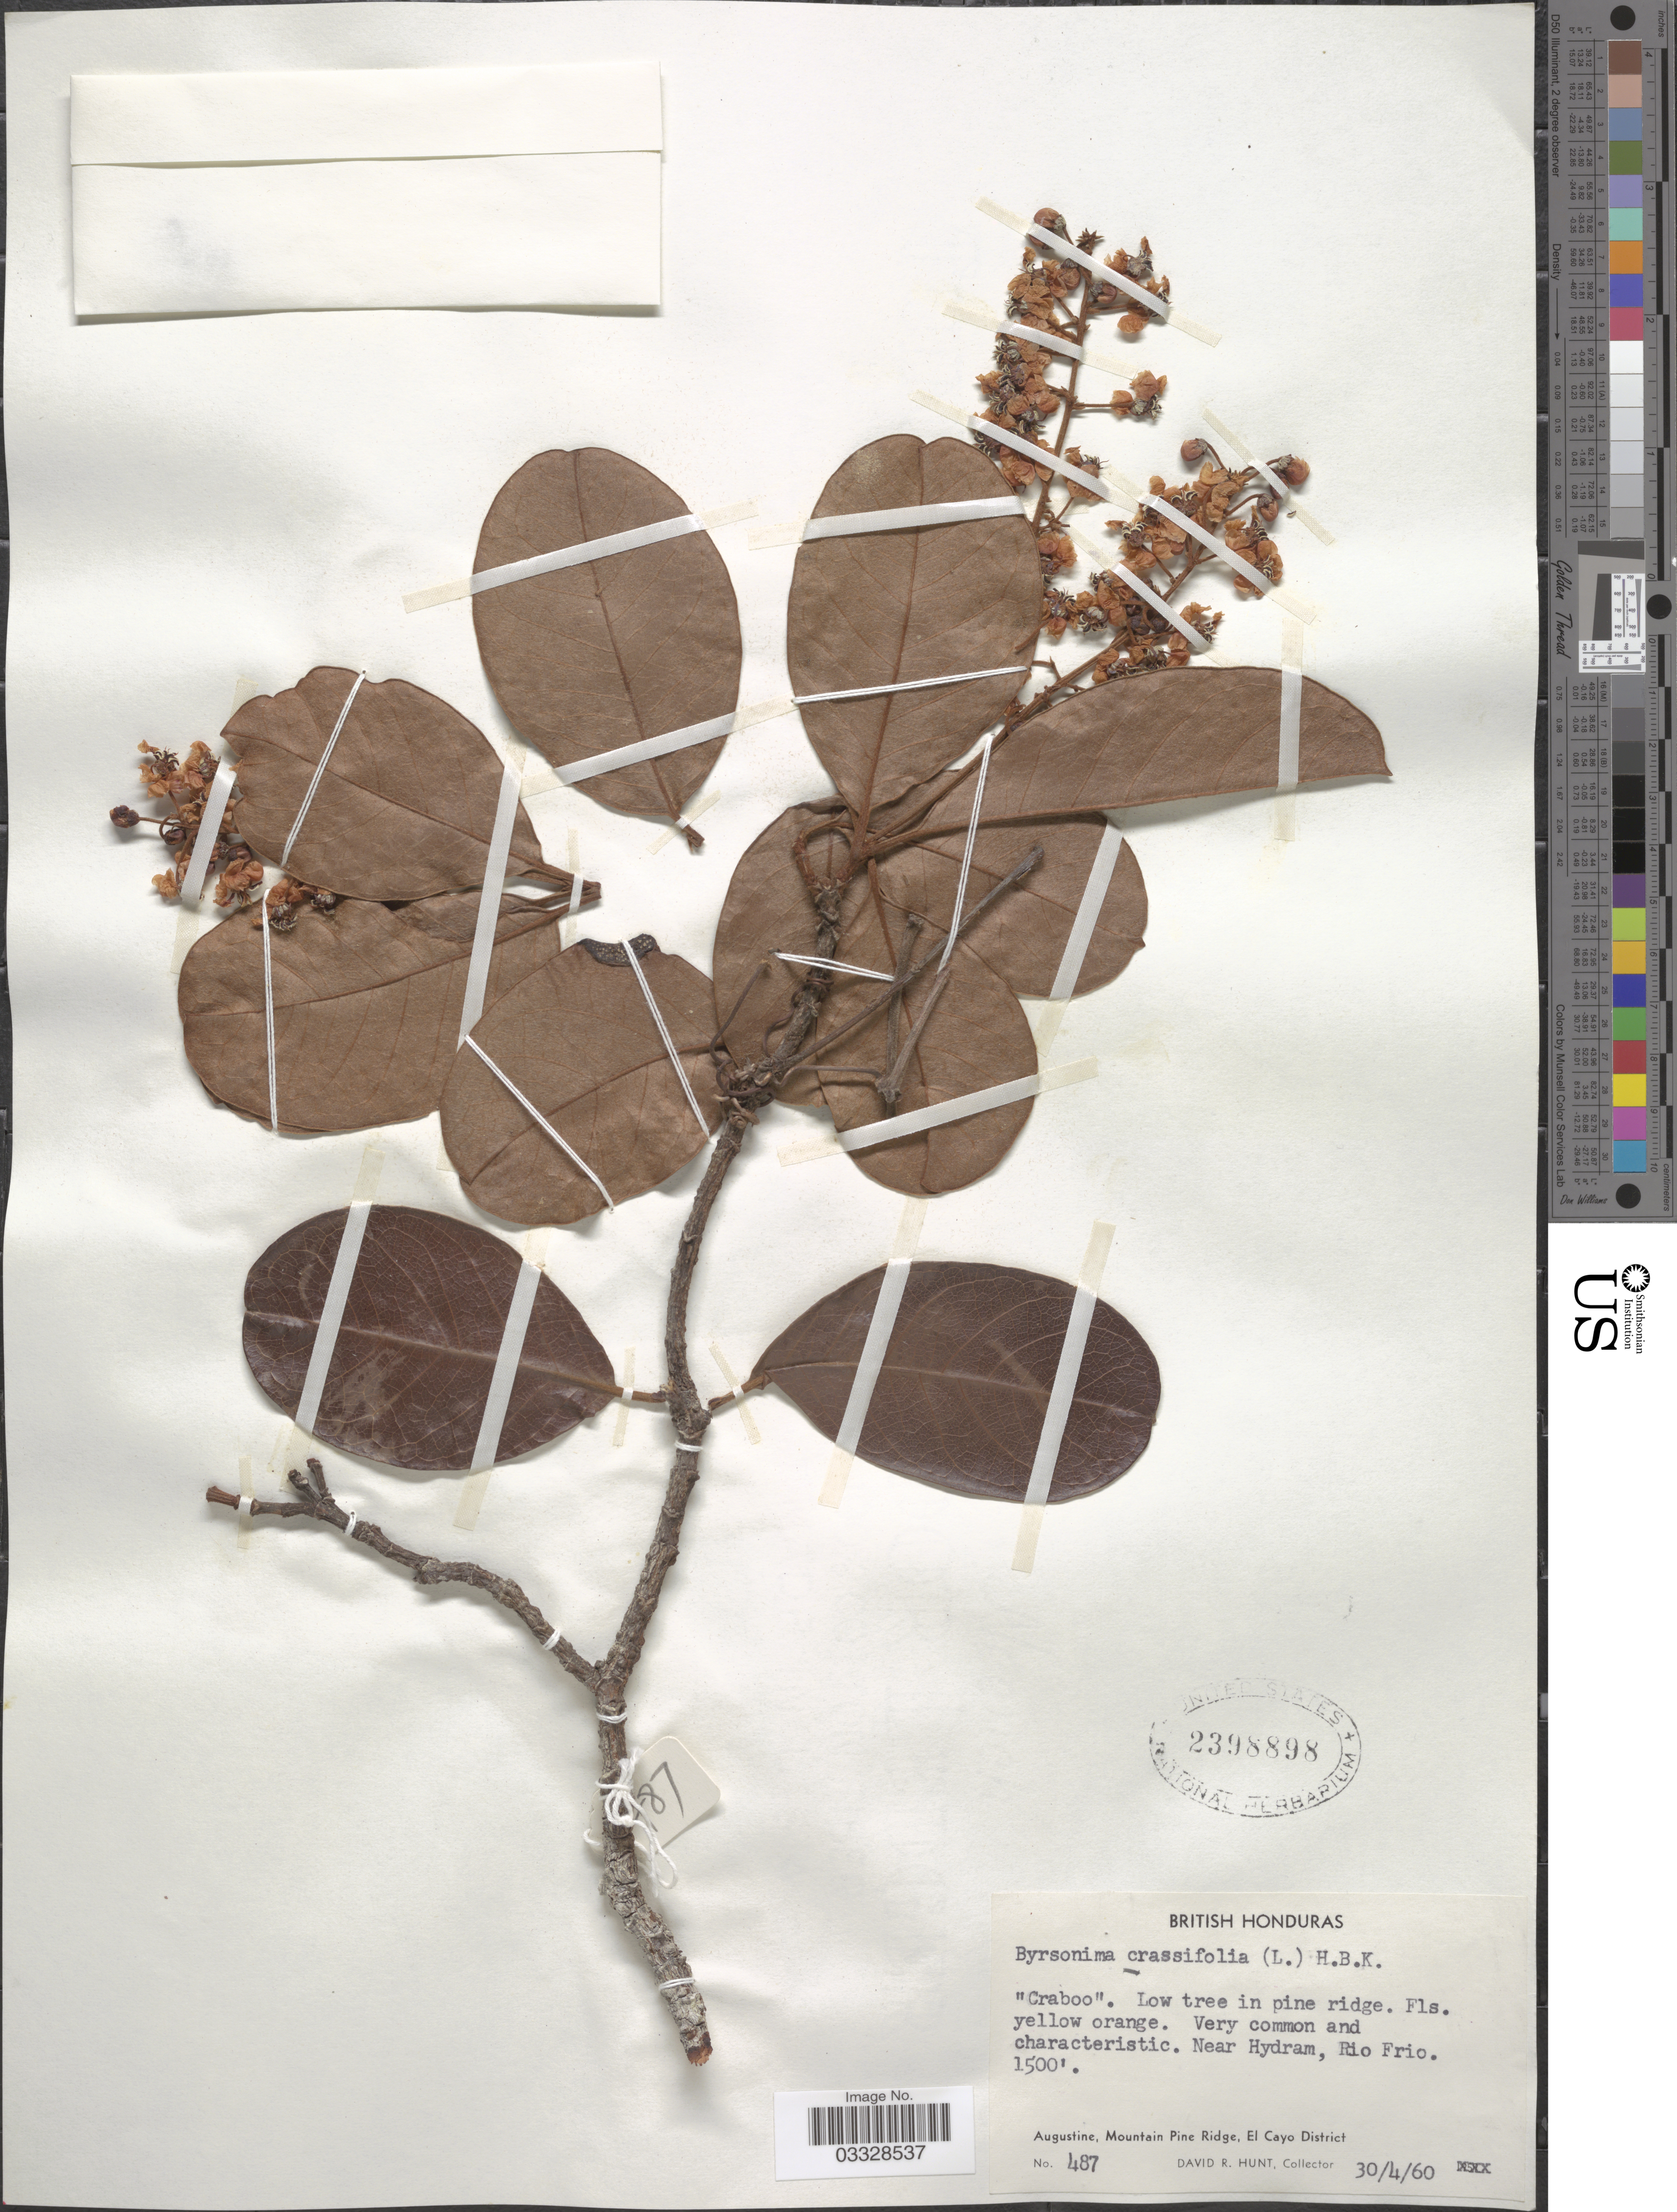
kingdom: Plantae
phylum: Tracheophyta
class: Magnoliopsida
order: Malpighiales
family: Malpighiaceae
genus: Byrsonima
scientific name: Byrsonima crassifolia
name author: (L.) Kunth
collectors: D. R. Hunt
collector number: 487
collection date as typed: Transcribed d/m/y: 30/4/60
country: Belize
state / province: Cayo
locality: British Honduras. Near Hydram, Rio Frio. Augustine, Mountain Pine Ridge, El Cayo District.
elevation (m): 457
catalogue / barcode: US 2398898